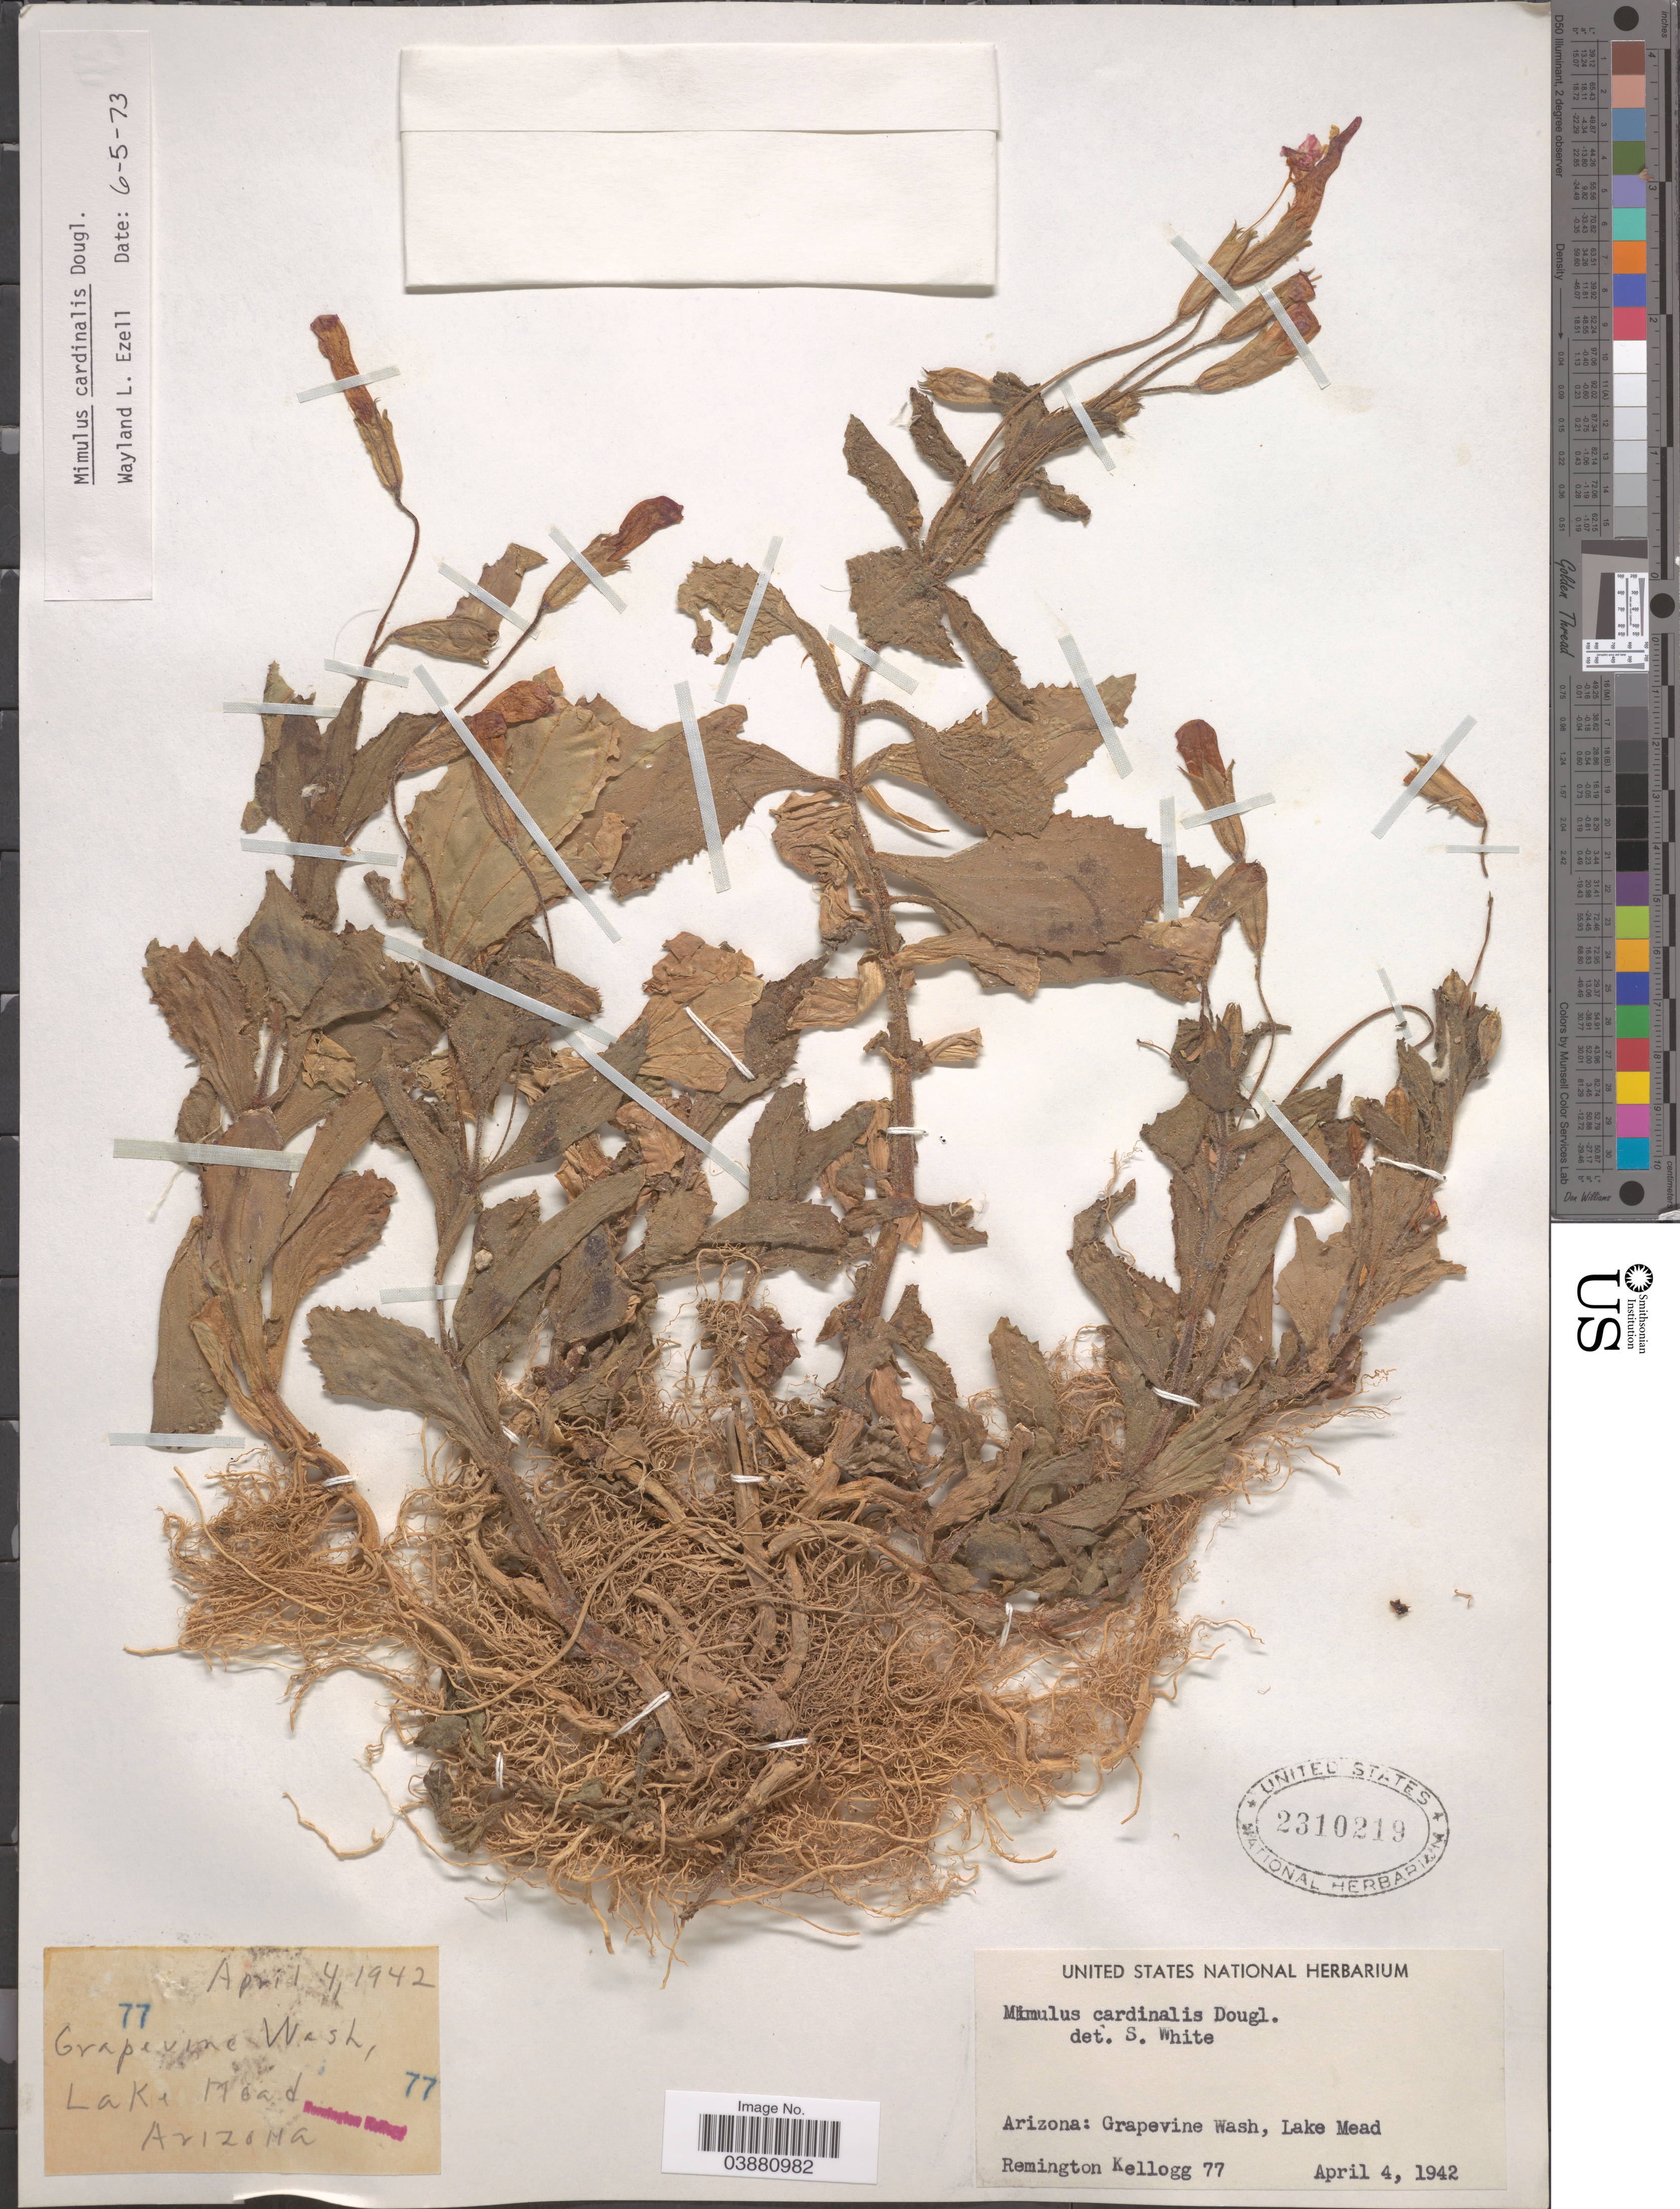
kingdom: Plantae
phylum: Tracheophyta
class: Magnoliopsida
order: Lamiales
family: Phrymaceae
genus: Mimulus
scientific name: Mimulus cardinalis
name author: Douglas ex Benth.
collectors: R. Kellogg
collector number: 77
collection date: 1942-04-04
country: United States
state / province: Arizona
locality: Grapevine Wash, Lake Mead.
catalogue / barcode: US 2310219